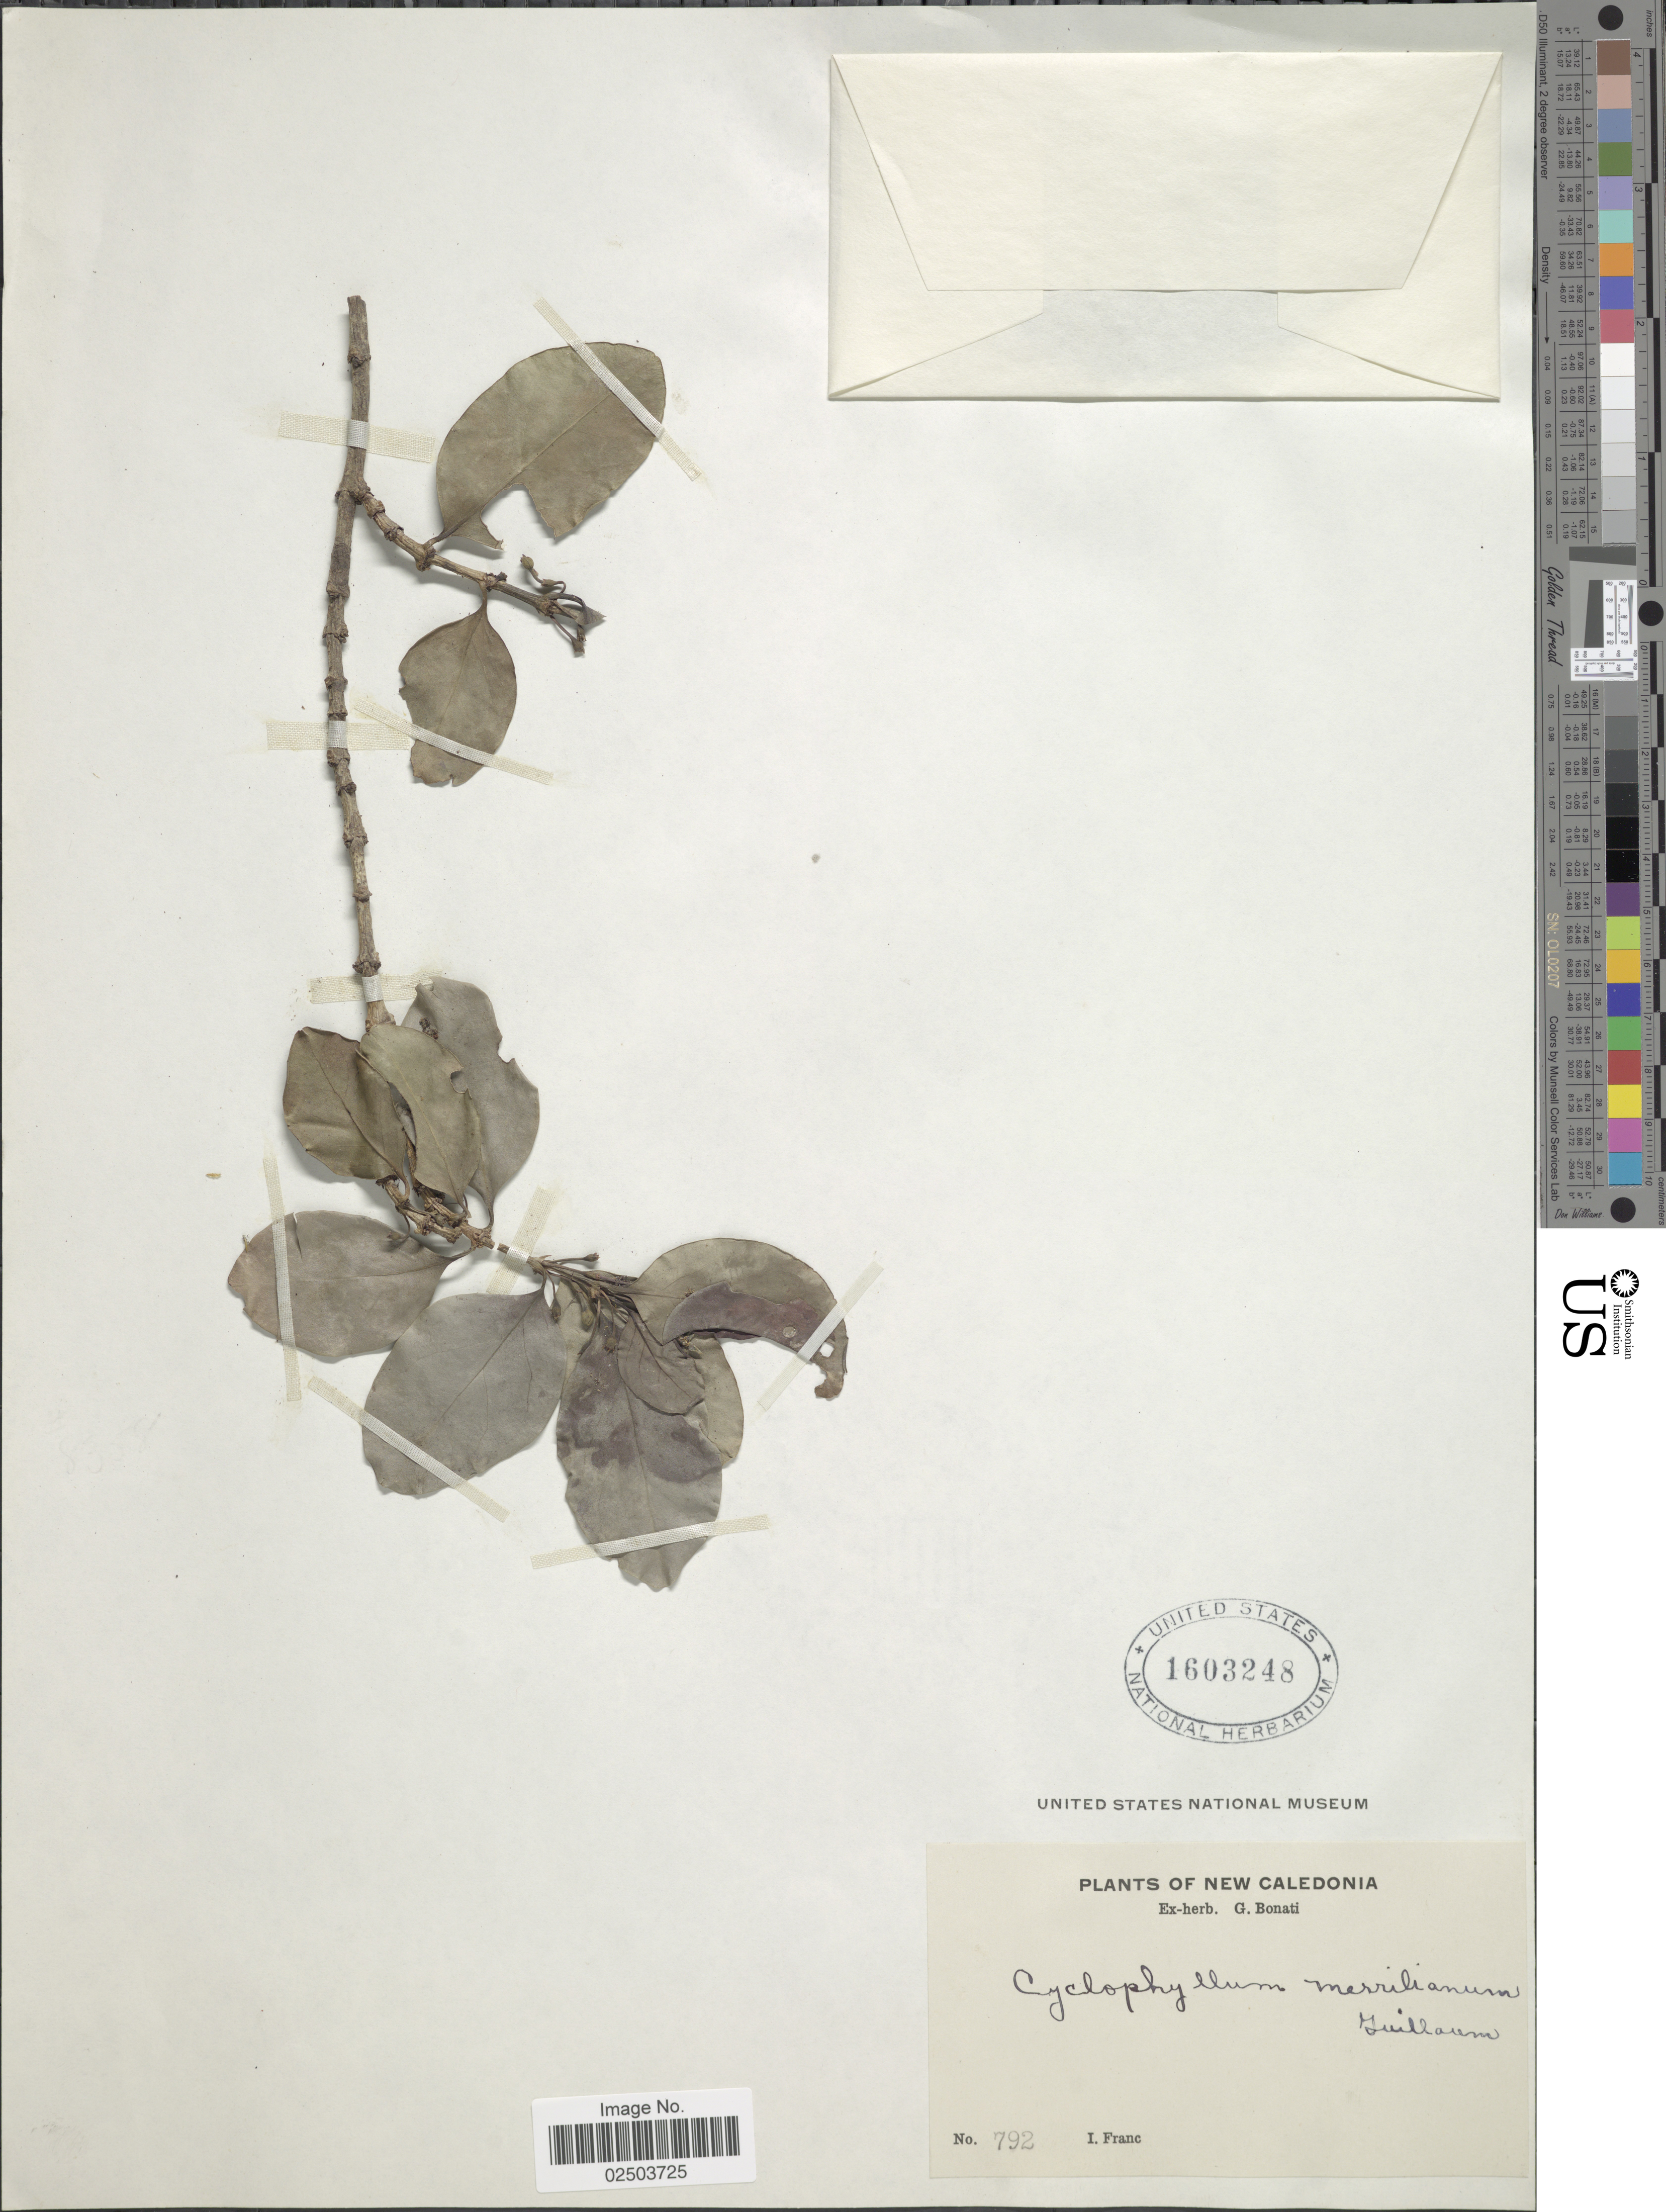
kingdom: Plantae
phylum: Tracheophyta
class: Magnoliopsida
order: Gentianales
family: Rubiaceae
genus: Cyclophyllum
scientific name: Cyclophyllum merrillianum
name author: Guillaumin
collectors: I. Franc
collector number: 792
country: New Caledonia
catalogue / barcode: US 1603248